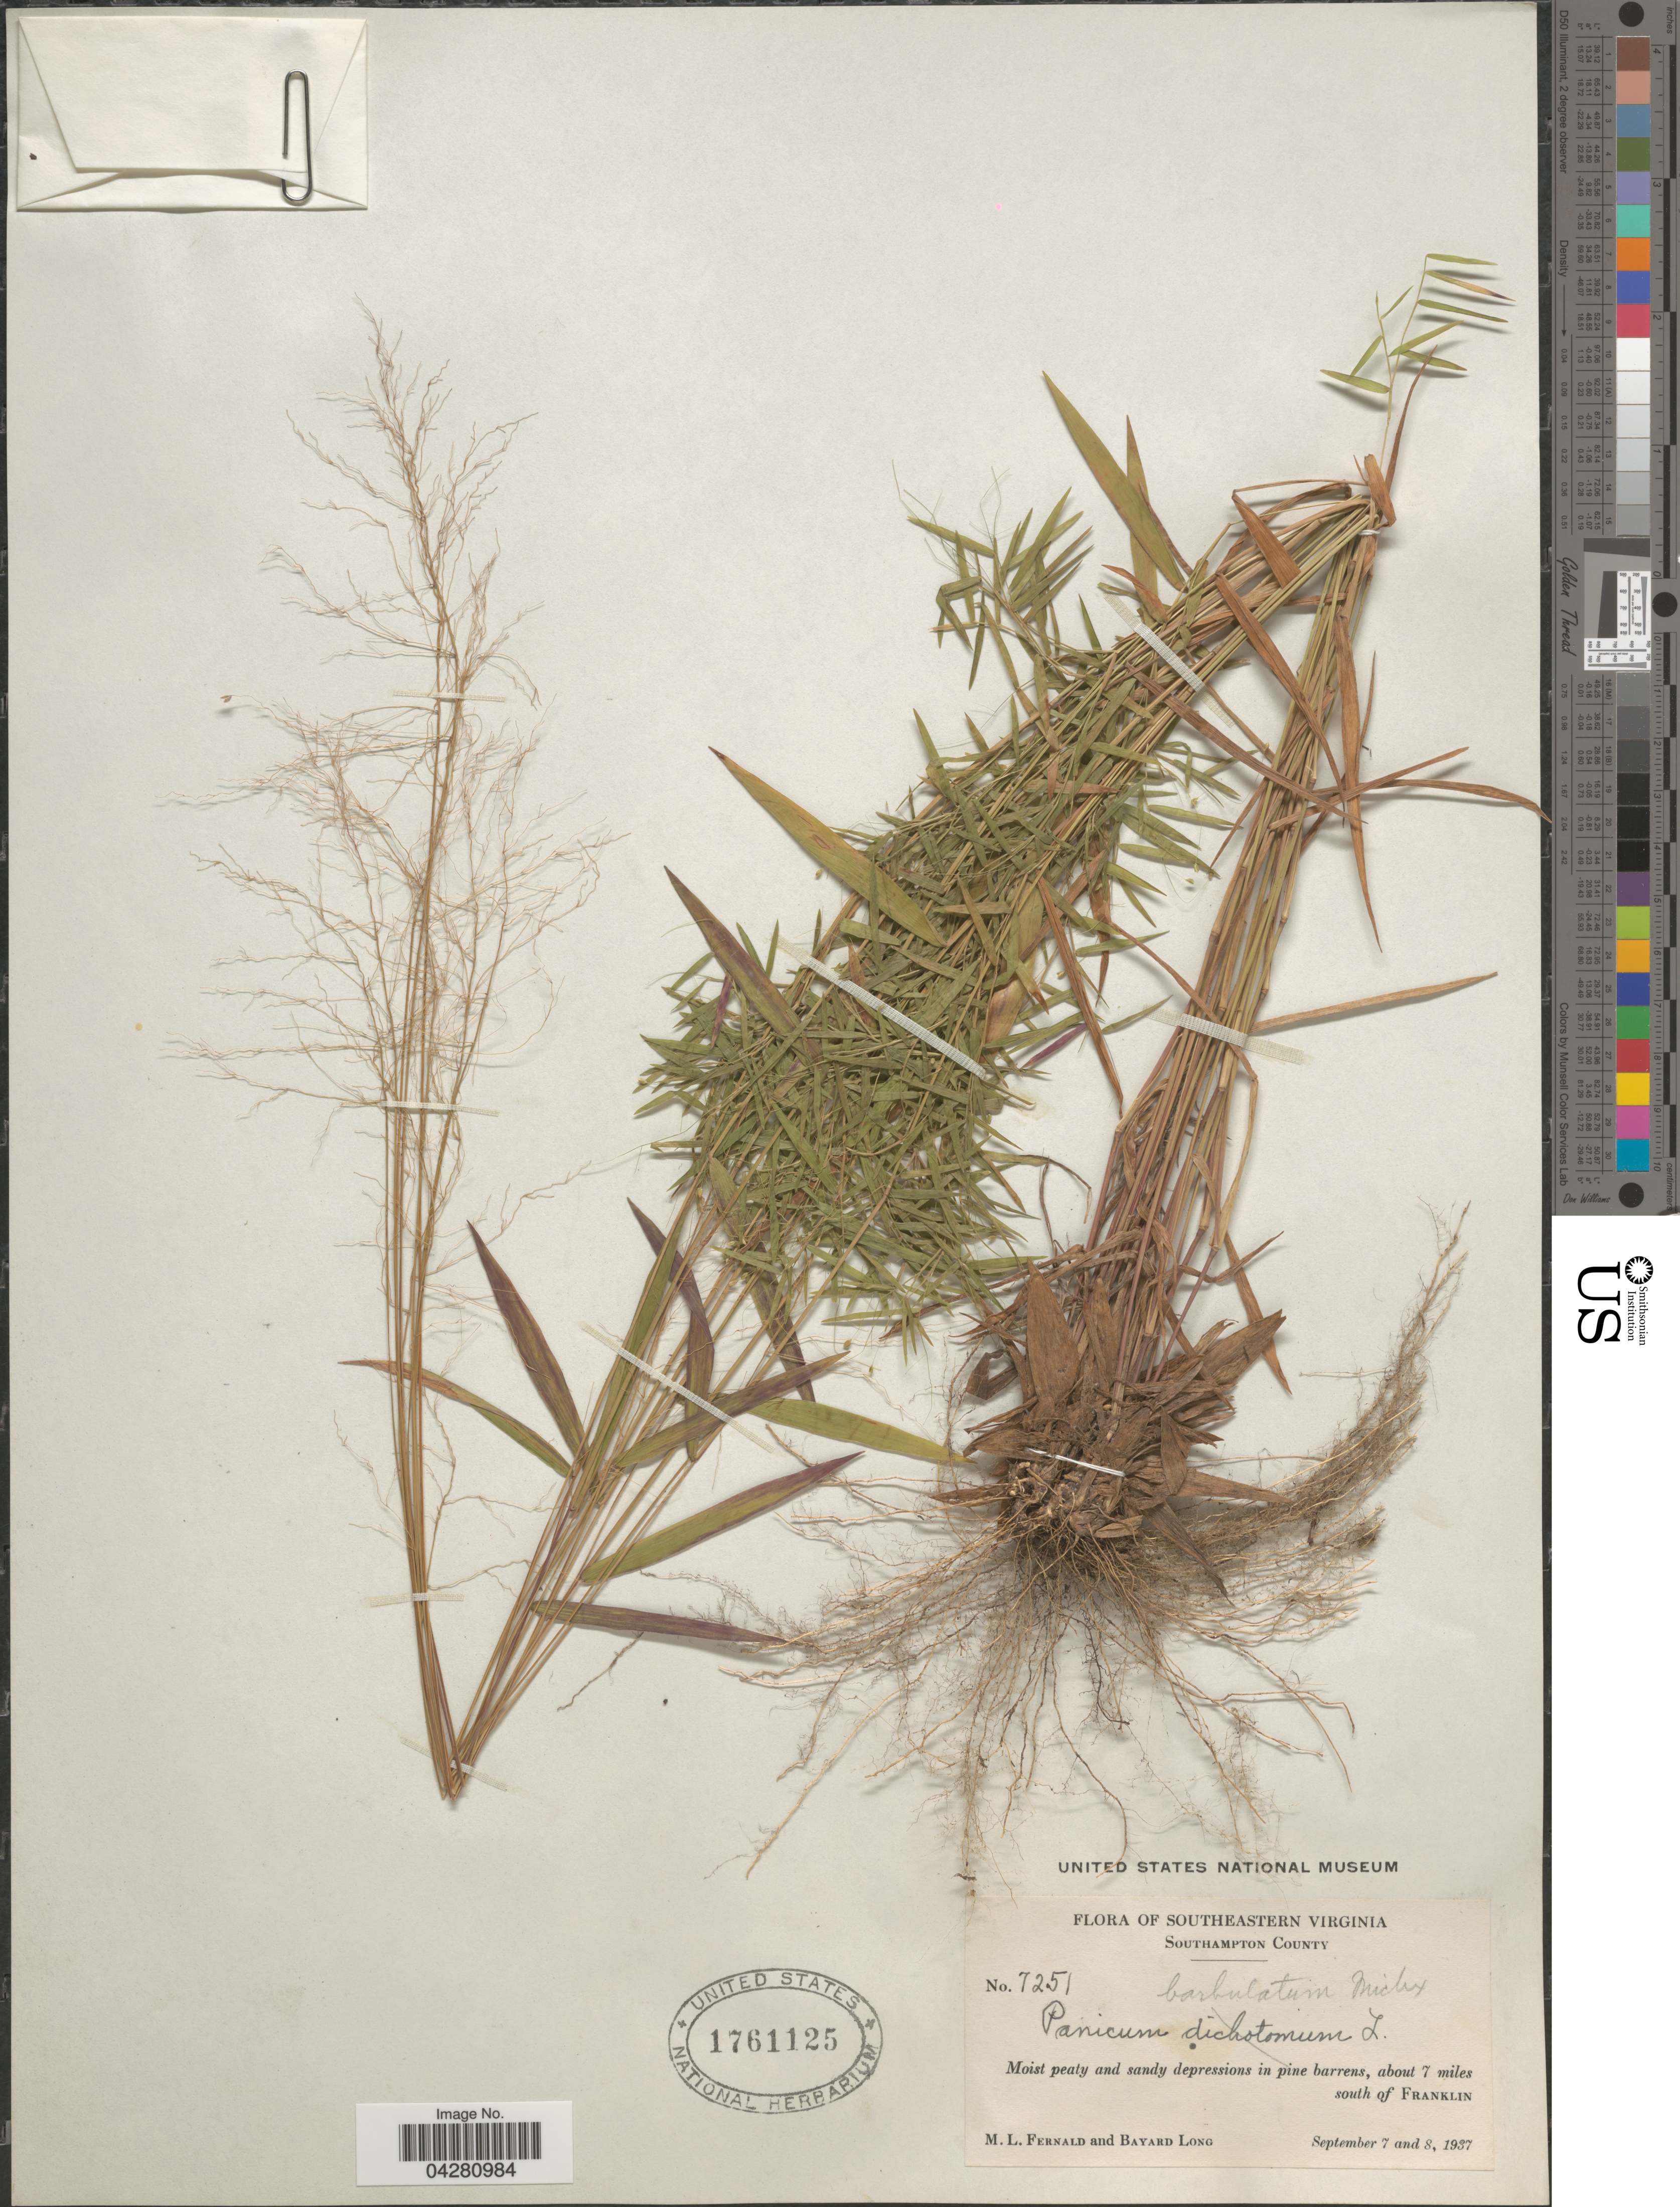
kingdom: Plantae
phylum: Tracheophyta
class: Liliopsida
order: Poales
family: Poaceae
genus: Dichanthelium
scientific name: Dichanthelium dichotomum var. dichotomum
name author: (L.) Gould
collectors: M. L. Fernald & B. Long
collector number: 7251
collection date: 1937-09-07/1937-09-08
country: United States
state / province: Virginia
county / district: Southampton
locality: Southeastern Virginia. Southampton County. Moist peaty and sandy depressions in pine barrens, about 7 miles south of Franklin.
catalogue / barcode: US 1761125